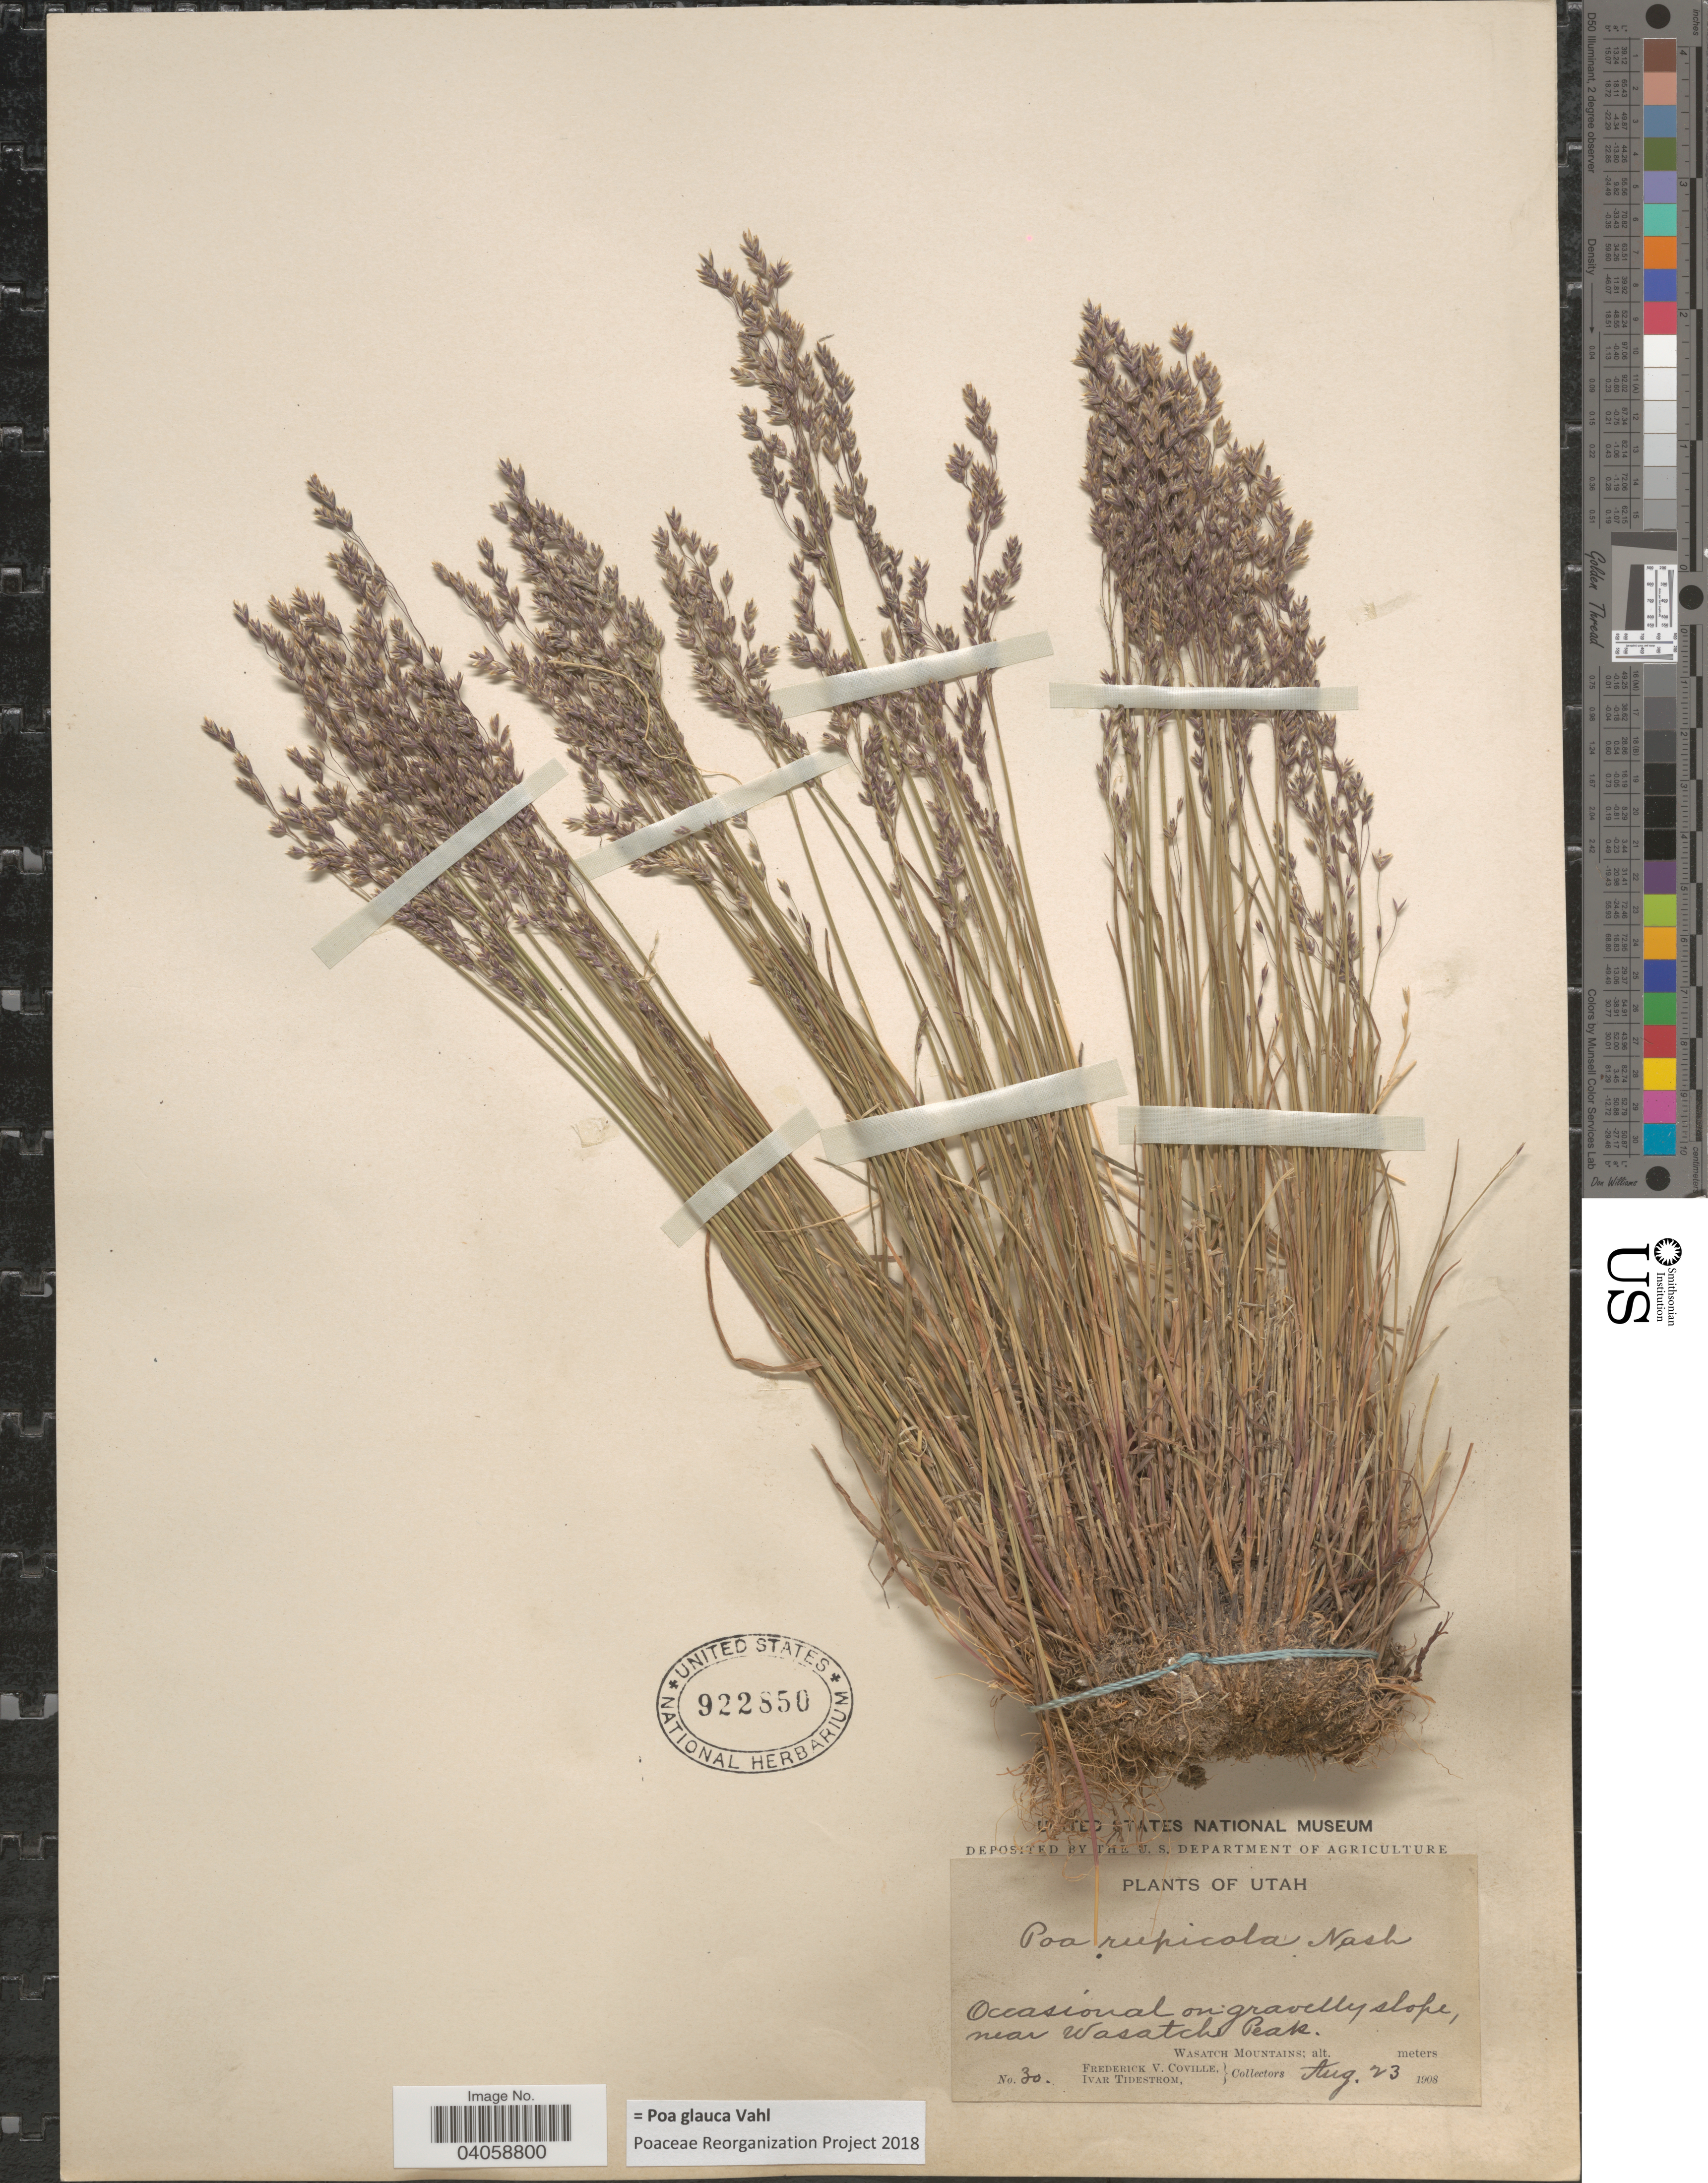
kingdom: Plantae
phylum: Tracheophyta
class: Liliopsida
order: Poales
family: Poaceae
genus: Poa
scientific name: Poa glauca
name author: Vahl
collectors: F. V. Coville & I. F. Tidestrom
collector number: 30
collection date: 1908-08-23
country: United States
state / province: Utah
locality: Near Wasatch Peak. Wasatch Mountains.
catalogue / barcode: US 922850